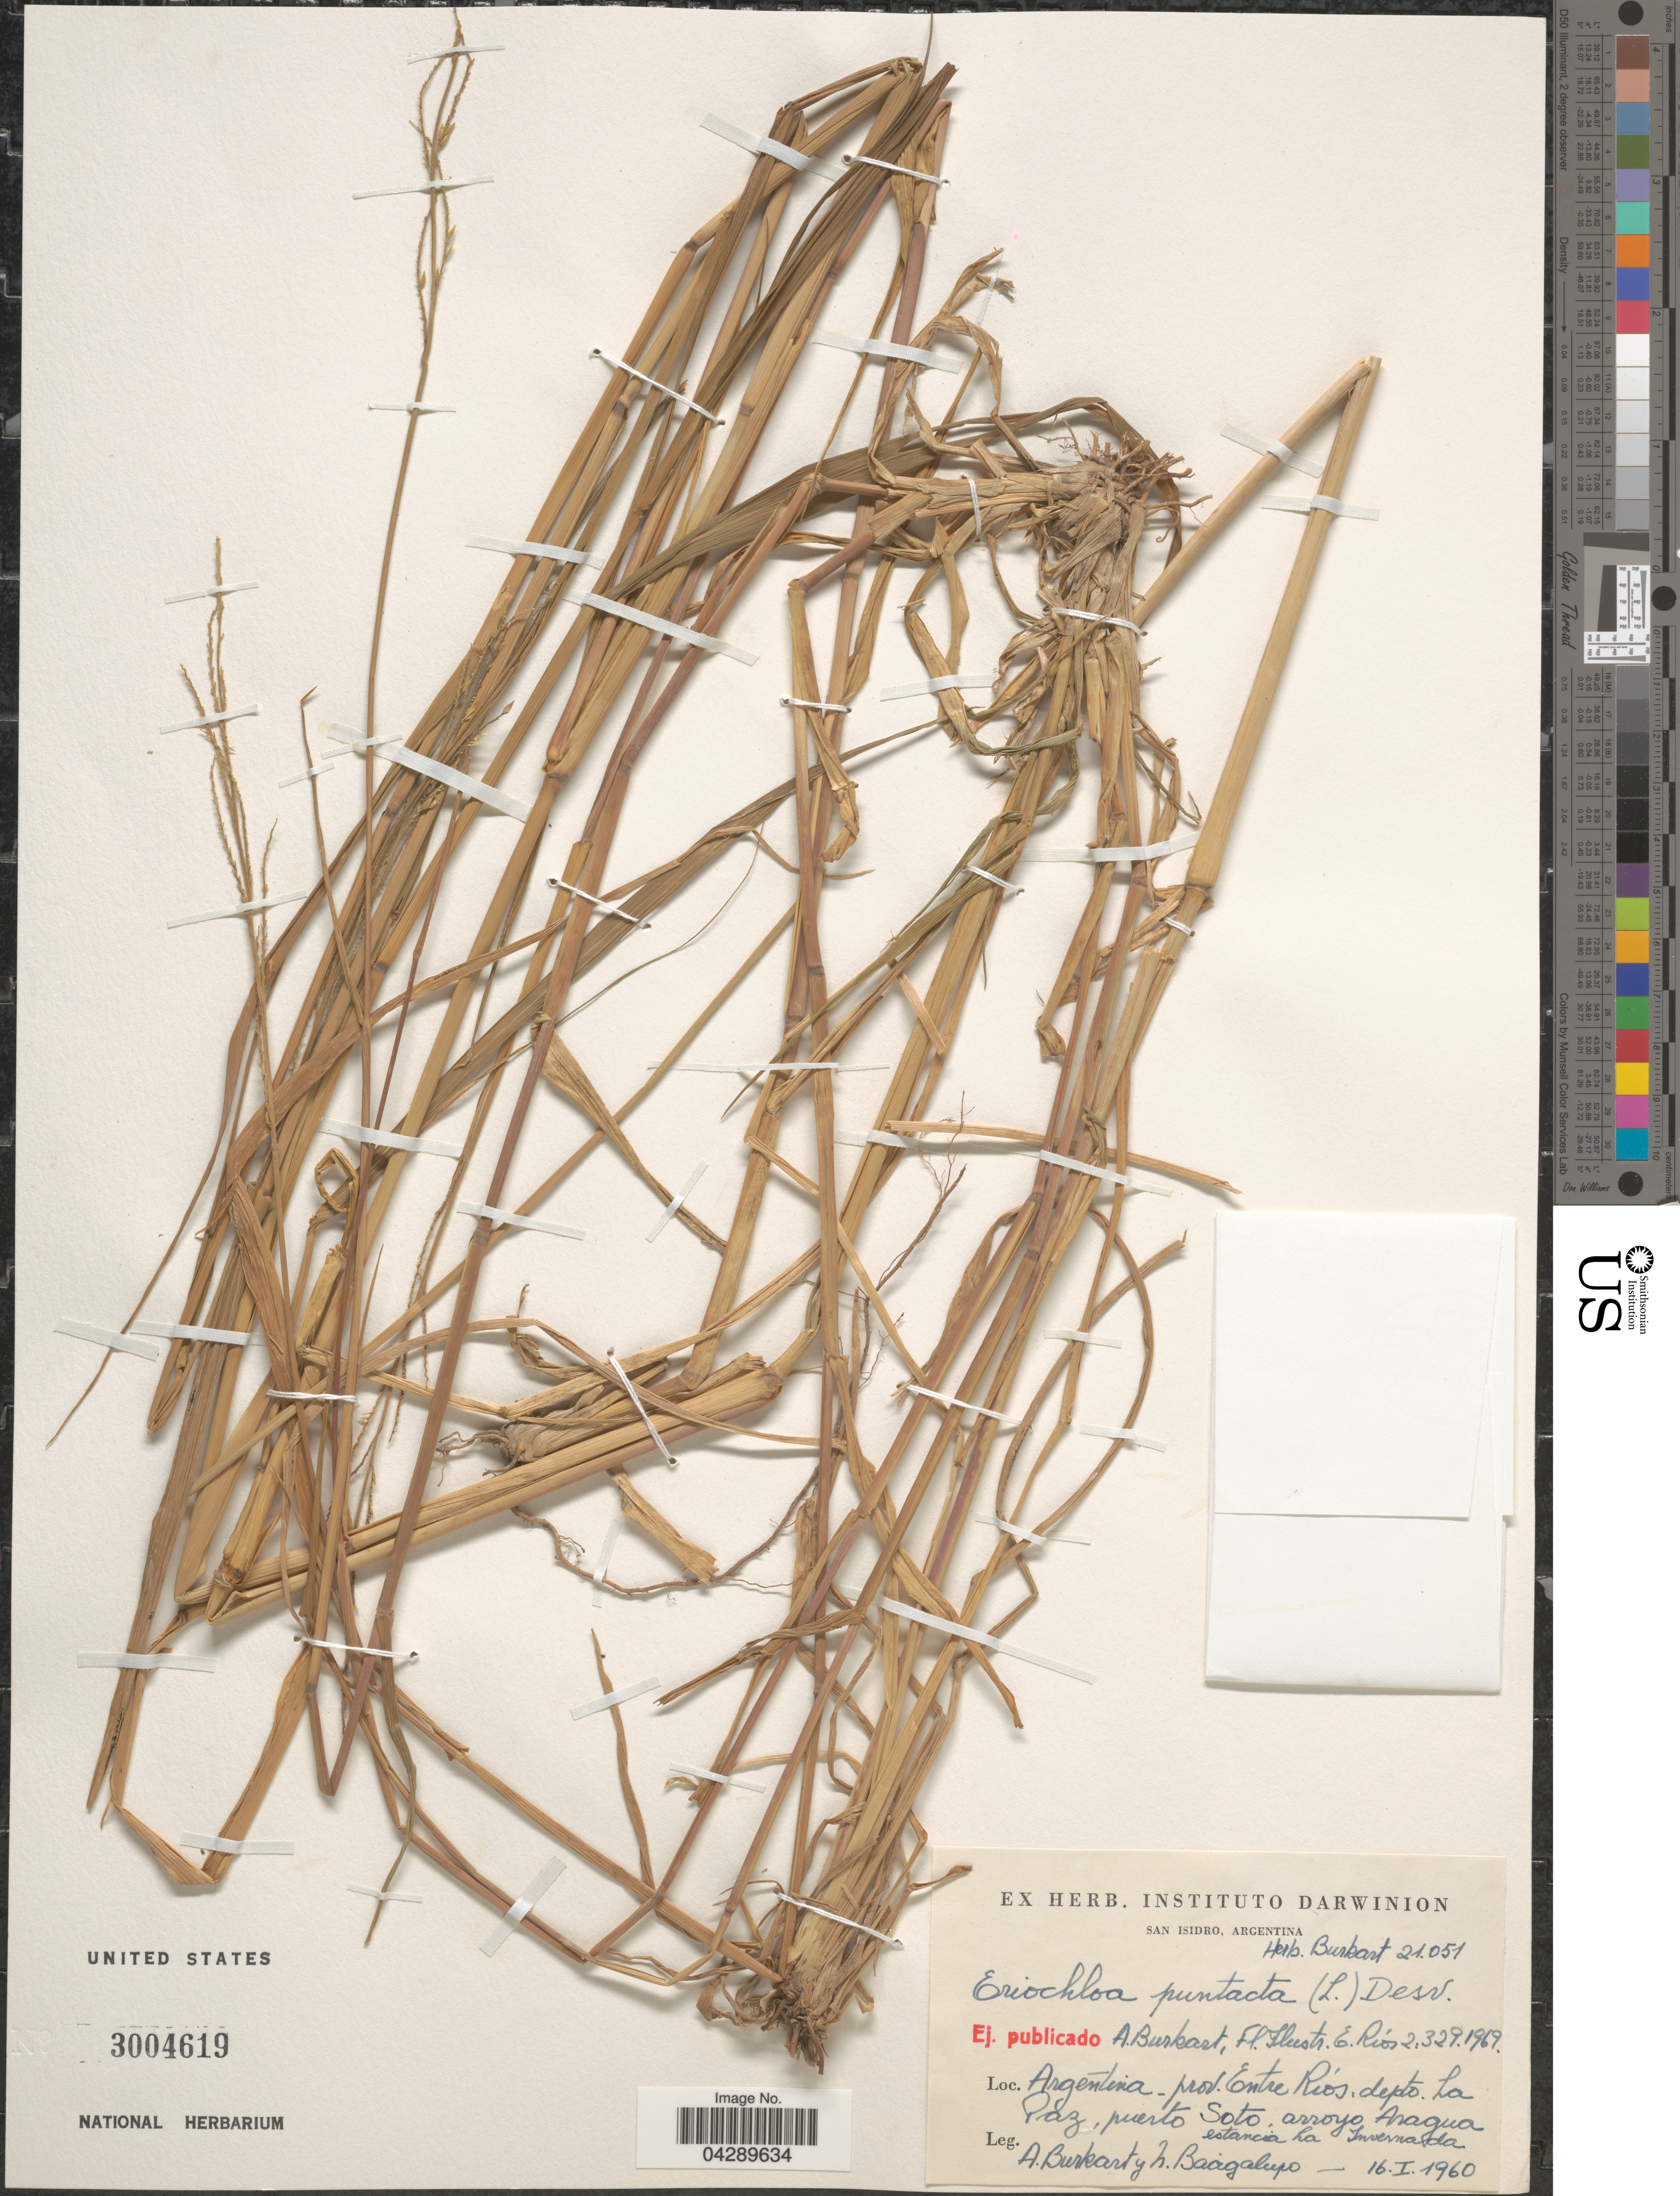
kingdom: Plantae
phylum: Tracheophyta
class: Liliopsida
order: Poales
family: Poaceae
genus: Eriochloa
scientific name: Eriochloa punctata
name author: (L.) Desv. ex Ham.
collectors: A. E. Burkart & N. M. Bacigalupo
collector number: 21051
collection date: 1960-01-16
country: Argentina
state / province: Entre Rios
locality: Dept. La Paz, puerto Soto, arroyo Aragua estancia La Invernada.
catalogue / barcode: US 3004619